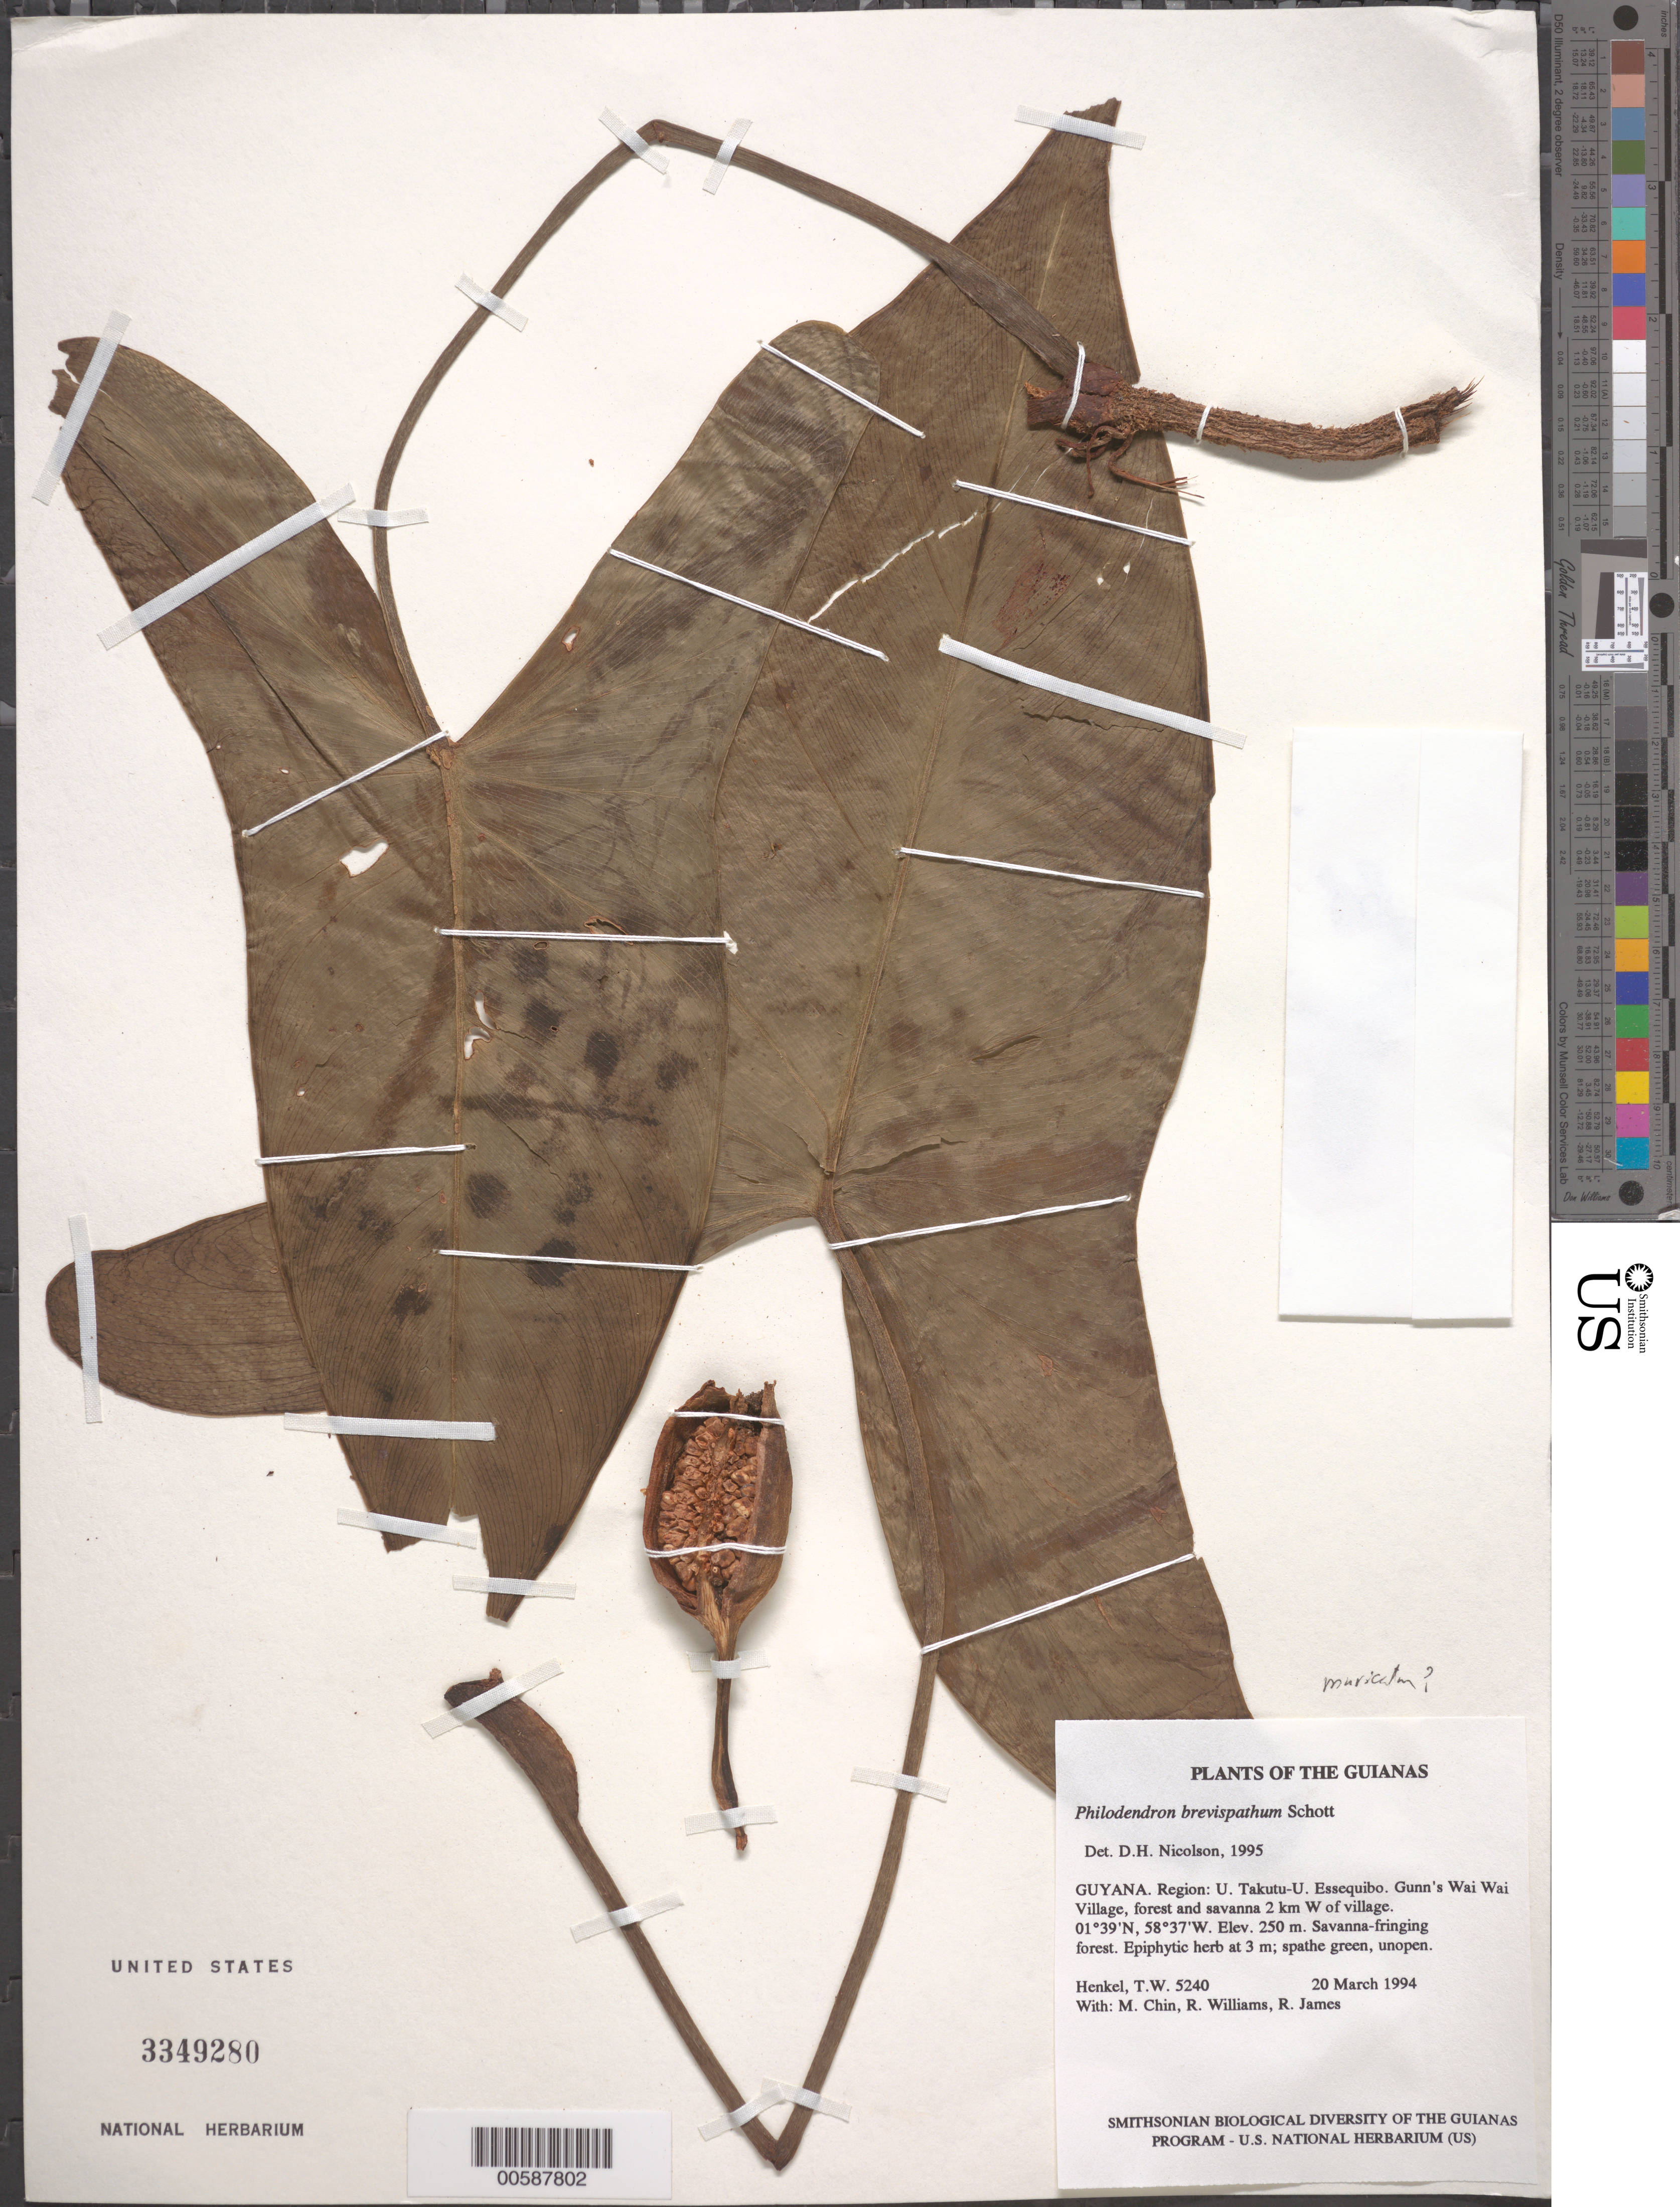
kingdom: Plantae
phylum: Tracheophyta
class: Liliopsida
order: Alismatales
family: Araceae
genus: Philodendron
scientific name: Philodendron brevispathum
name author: Schott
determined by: Nicolson, Dan H.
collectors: T. Henkel, M. Chin, R. Williams & R. James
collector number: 5240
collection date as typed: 20 March 1994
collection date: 1994-03-20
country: Guyana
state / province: U. Takutu-U. Essequibo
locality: Gunn's Wai Wai Village, forest and savanna 2 km W of village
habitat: Savanna-fringing forest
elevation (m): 250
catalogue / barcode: US 3349280